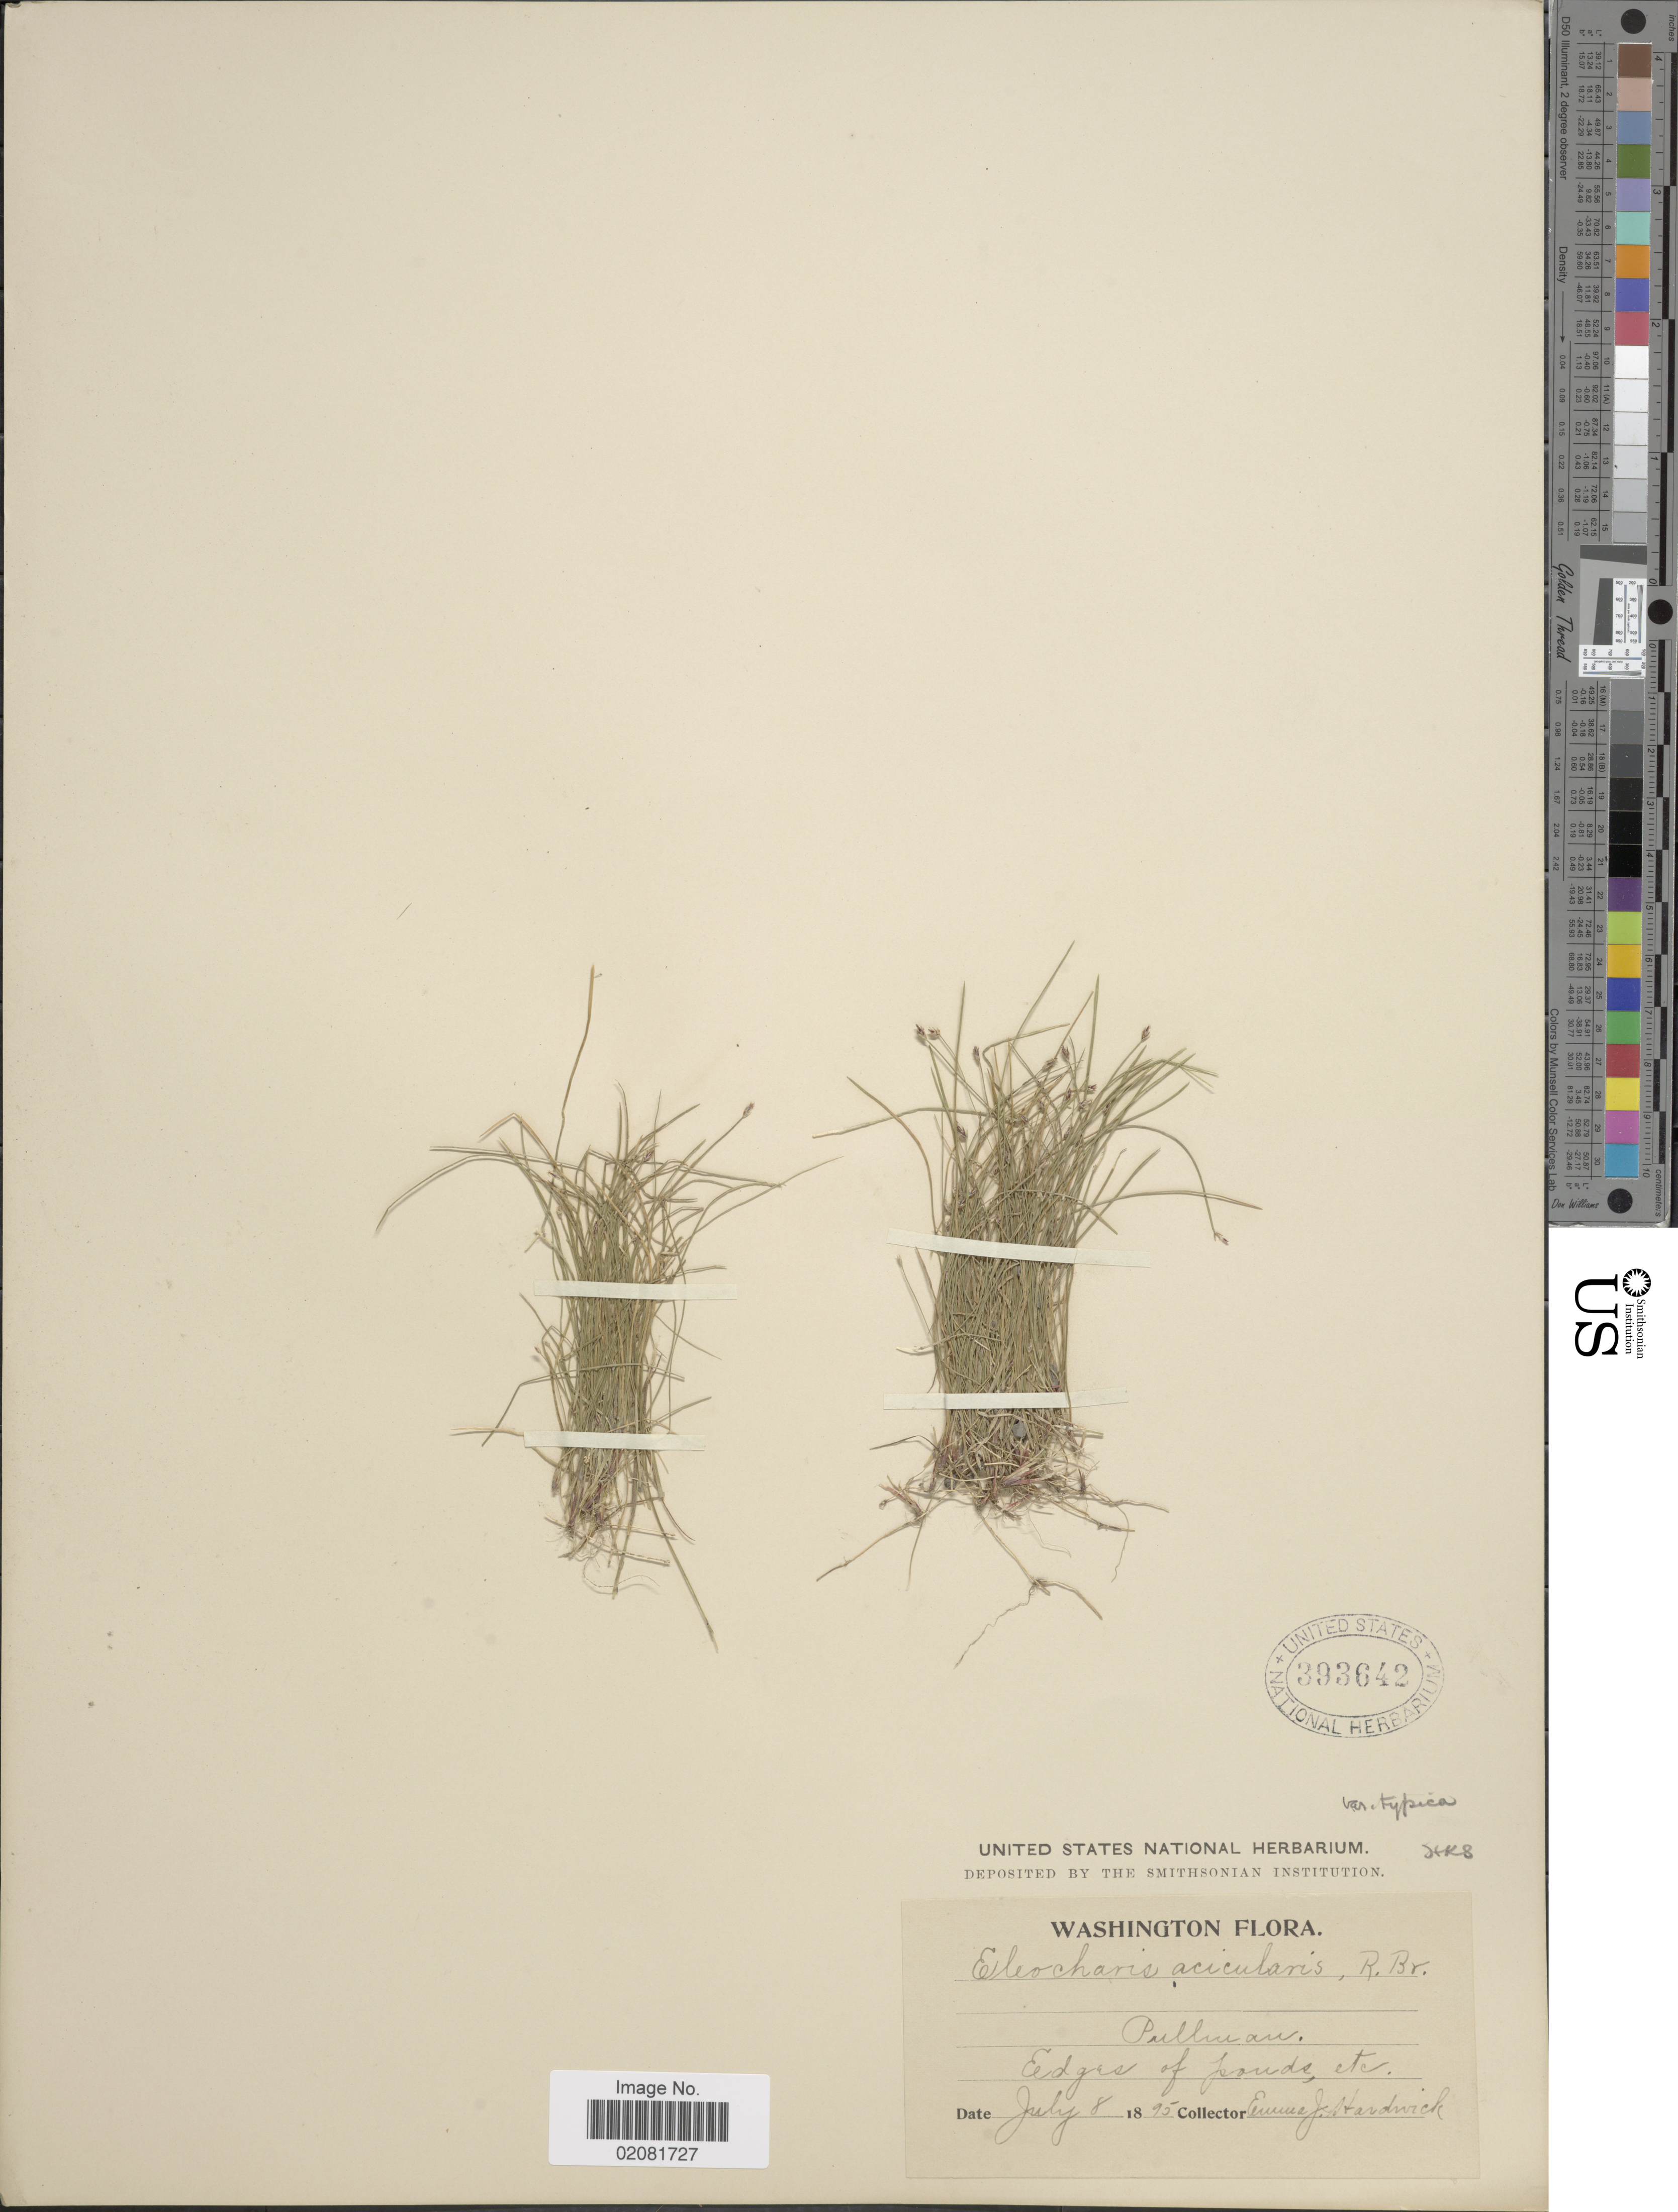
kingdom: Plantae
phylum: Tracheophyta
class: Liliopsida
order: Poales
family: Cyperaceae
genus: Eleocharis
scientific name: Eleocharis acicularis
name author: (L.) Roem. & Schult.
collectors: E. Hardwick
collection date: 1895-07-08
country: United States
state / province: Washington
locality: Edges of pounds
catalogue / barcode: US 393642